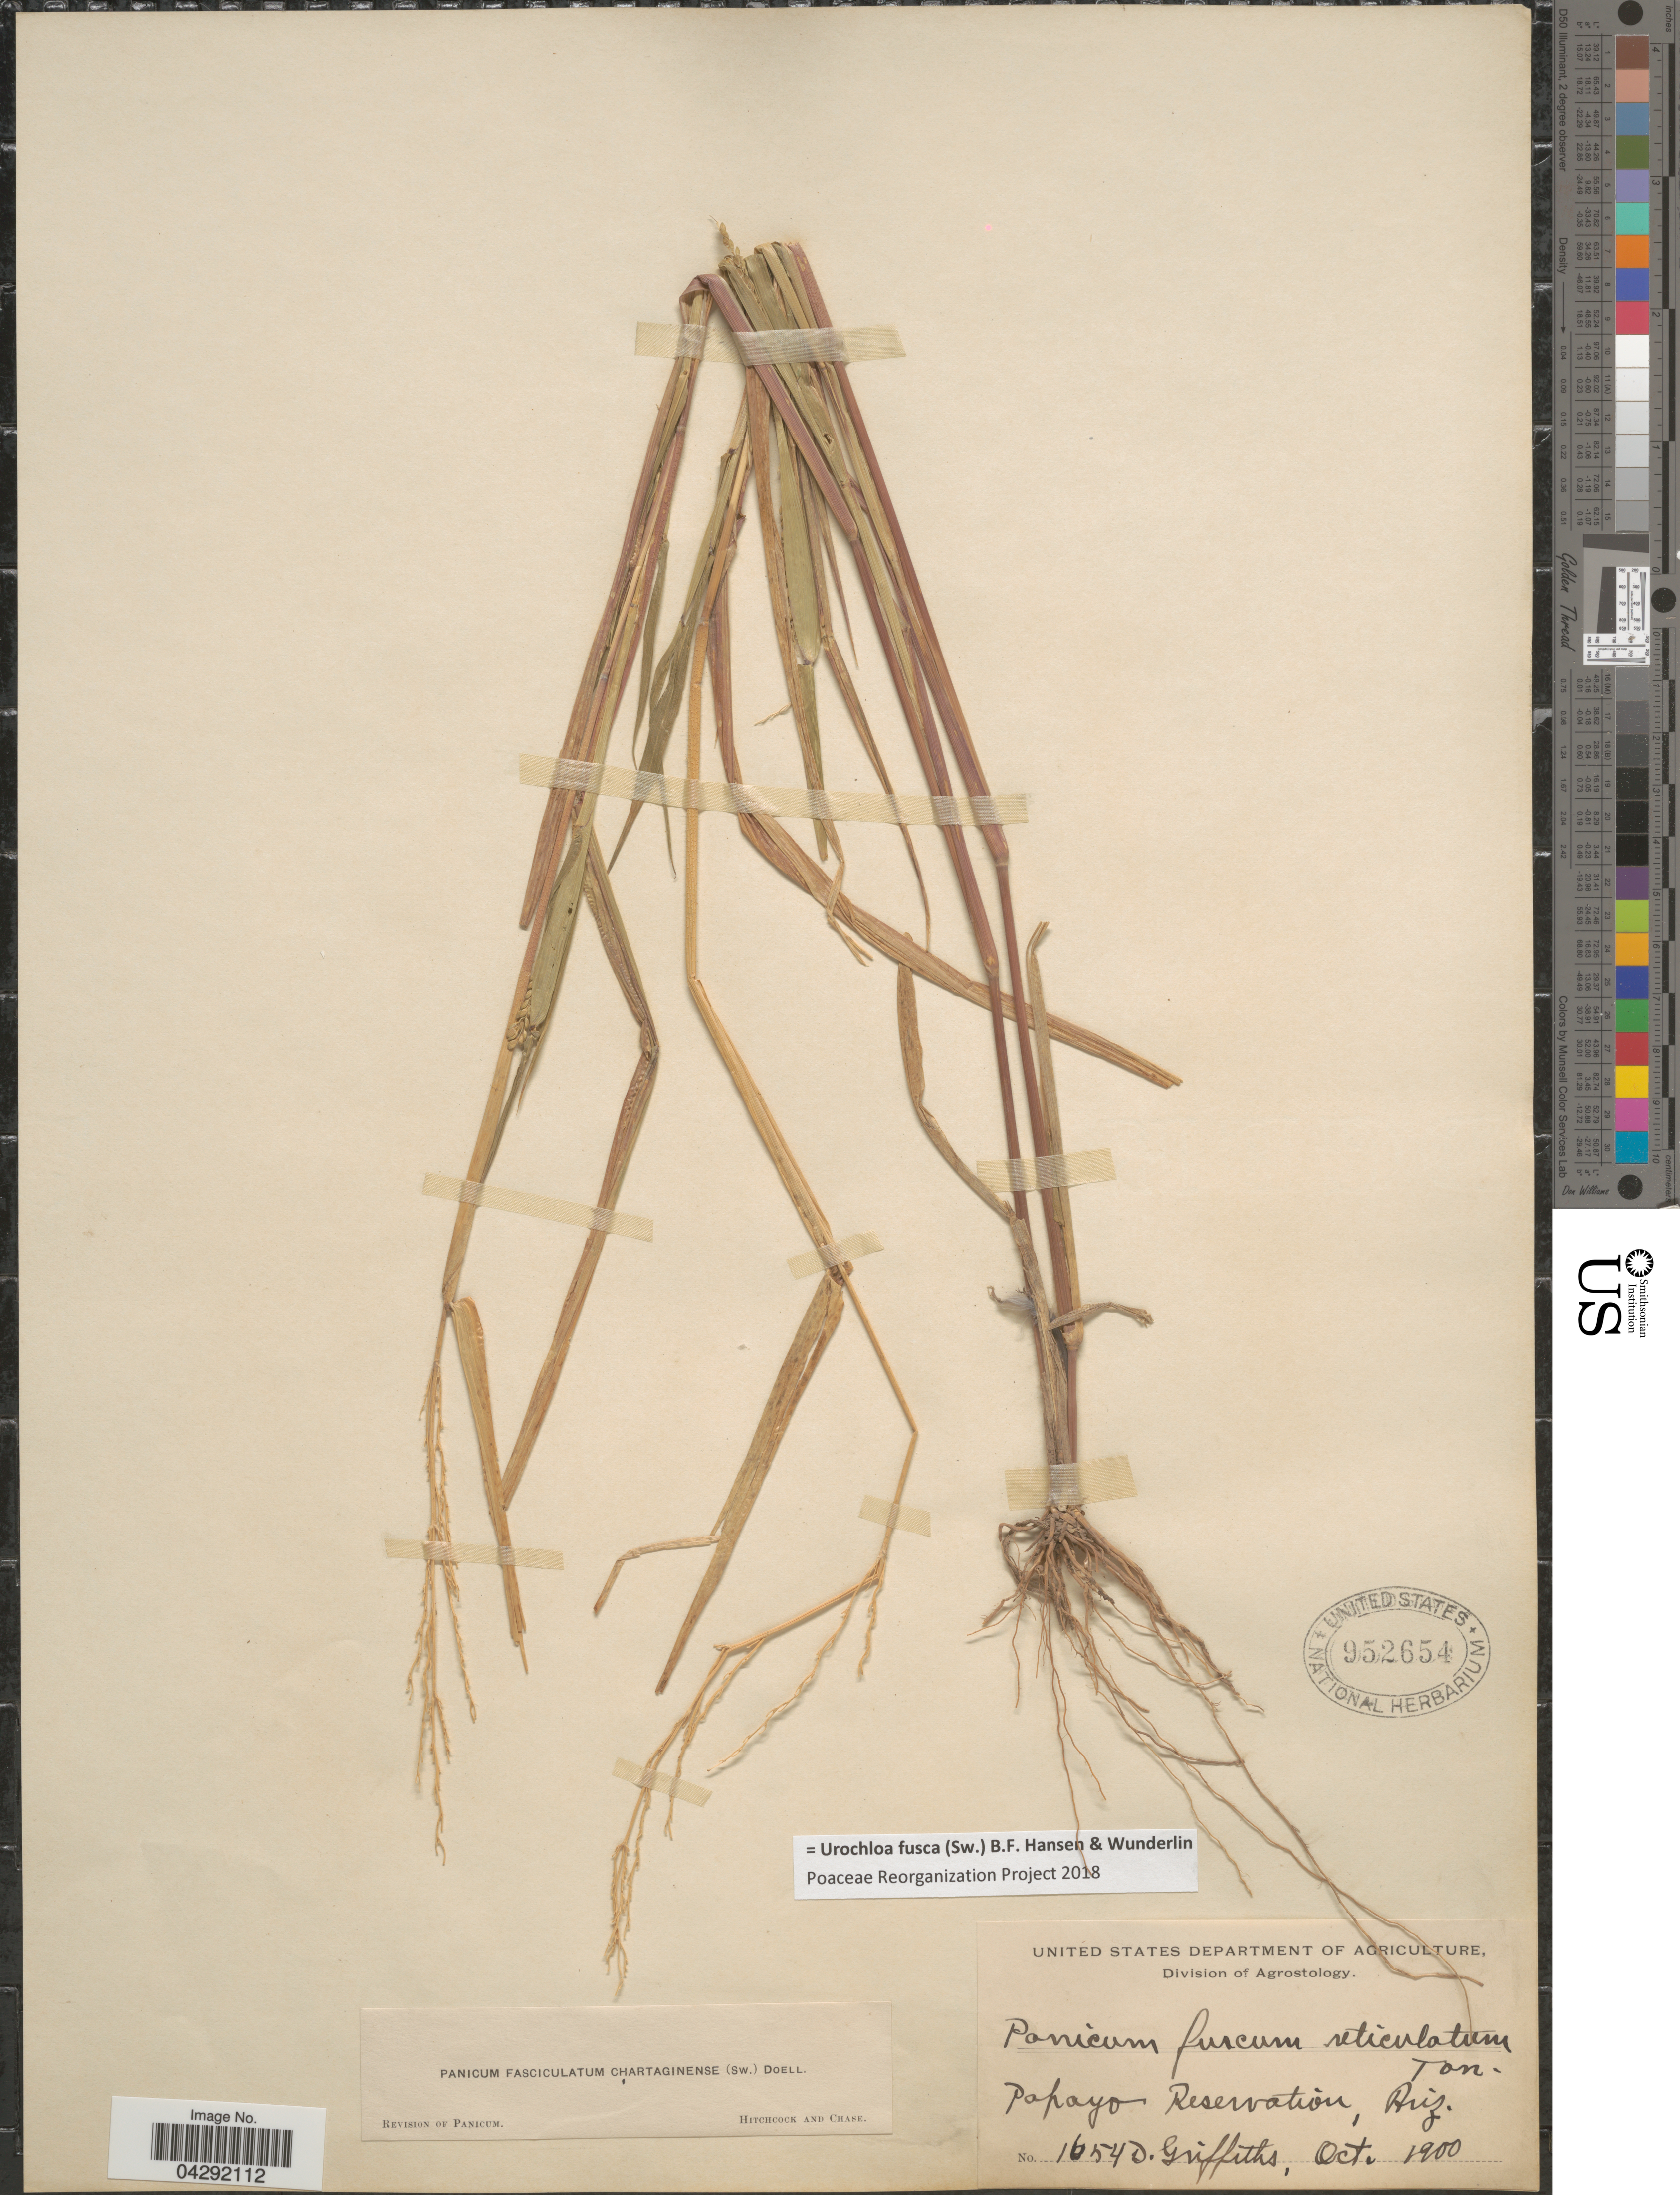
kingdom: Plantae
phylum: Tracheophyta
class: Liliopsida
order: Poales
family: Poaceae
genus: Urochloa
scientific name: Urochloa fusca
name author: (Sw.) B.F. Hansen & Wunderlin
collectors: D. Griffiths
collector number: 1654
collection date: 1900-10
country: United States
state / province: Arizona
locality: Papago Reservation.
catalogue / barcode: US 952654